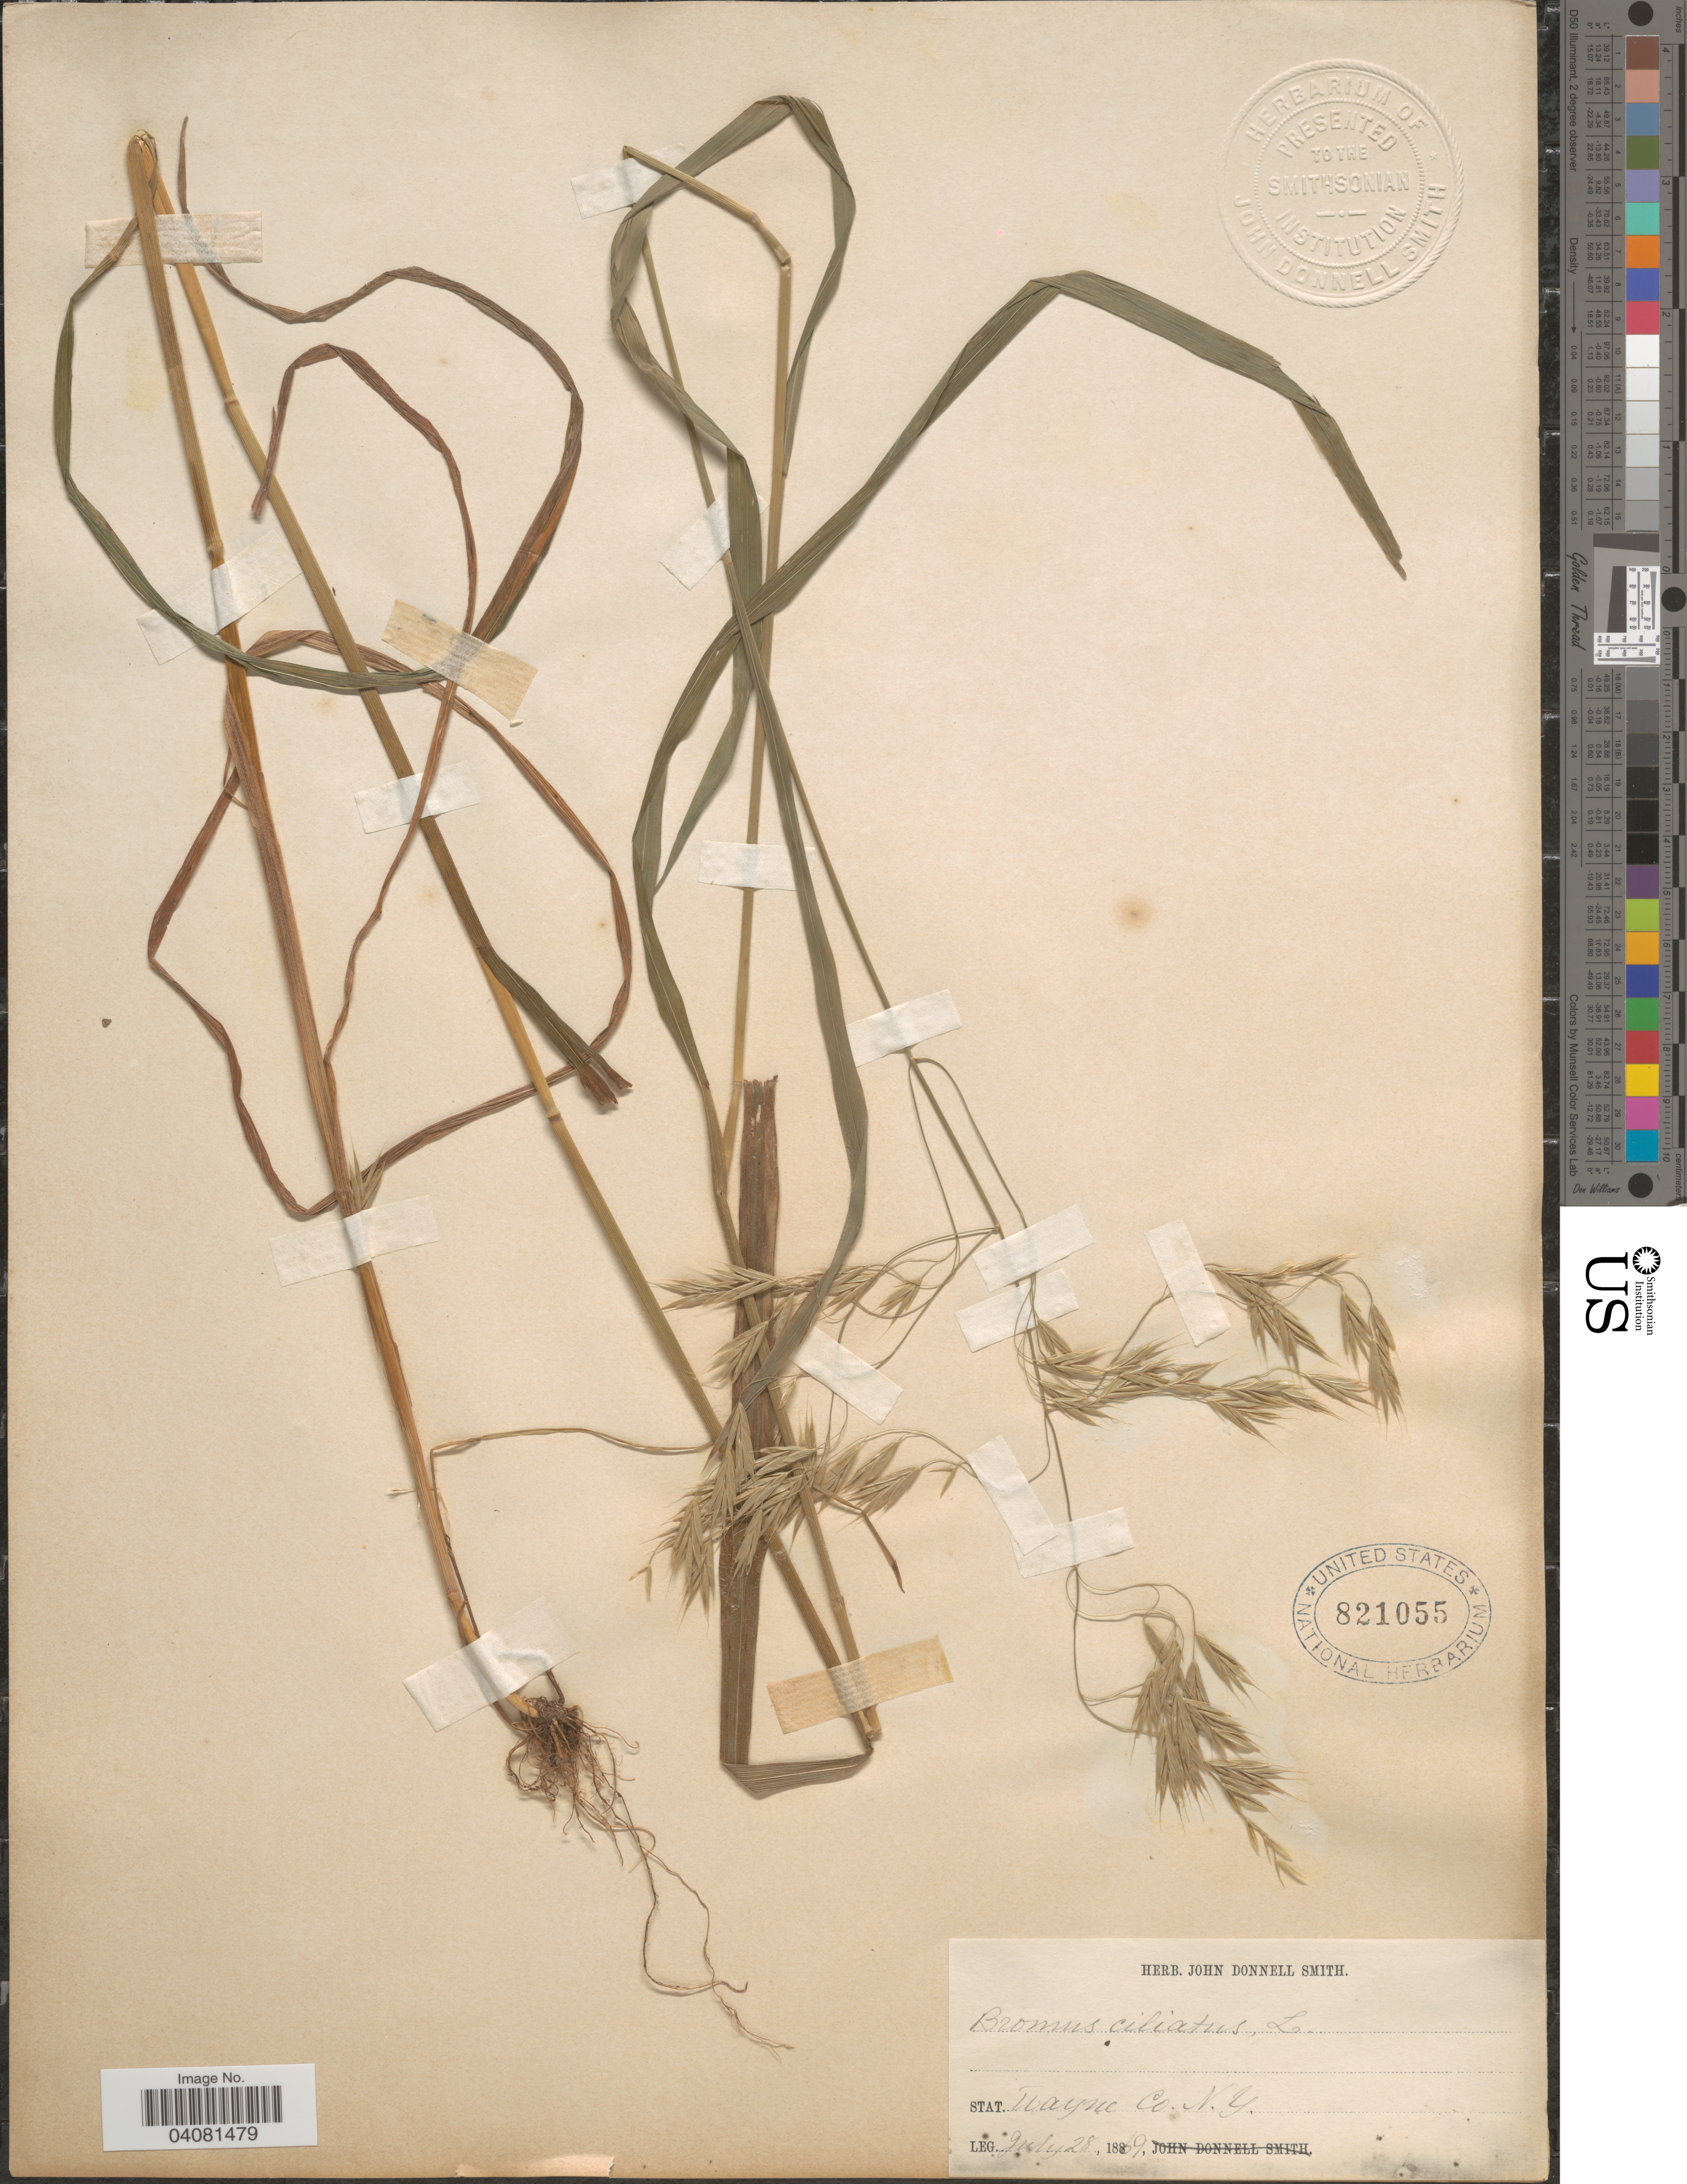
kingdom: Plantae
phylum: Tracheophyta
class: Liliopsida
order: Poales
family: Poaceae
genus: Bromus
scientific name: Bromus ciliatus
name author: L.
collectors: ex Herb. John Donnell Smith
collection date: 1869-07-28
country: United States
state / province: New York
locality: Wayne Co.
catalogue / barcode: US 821055